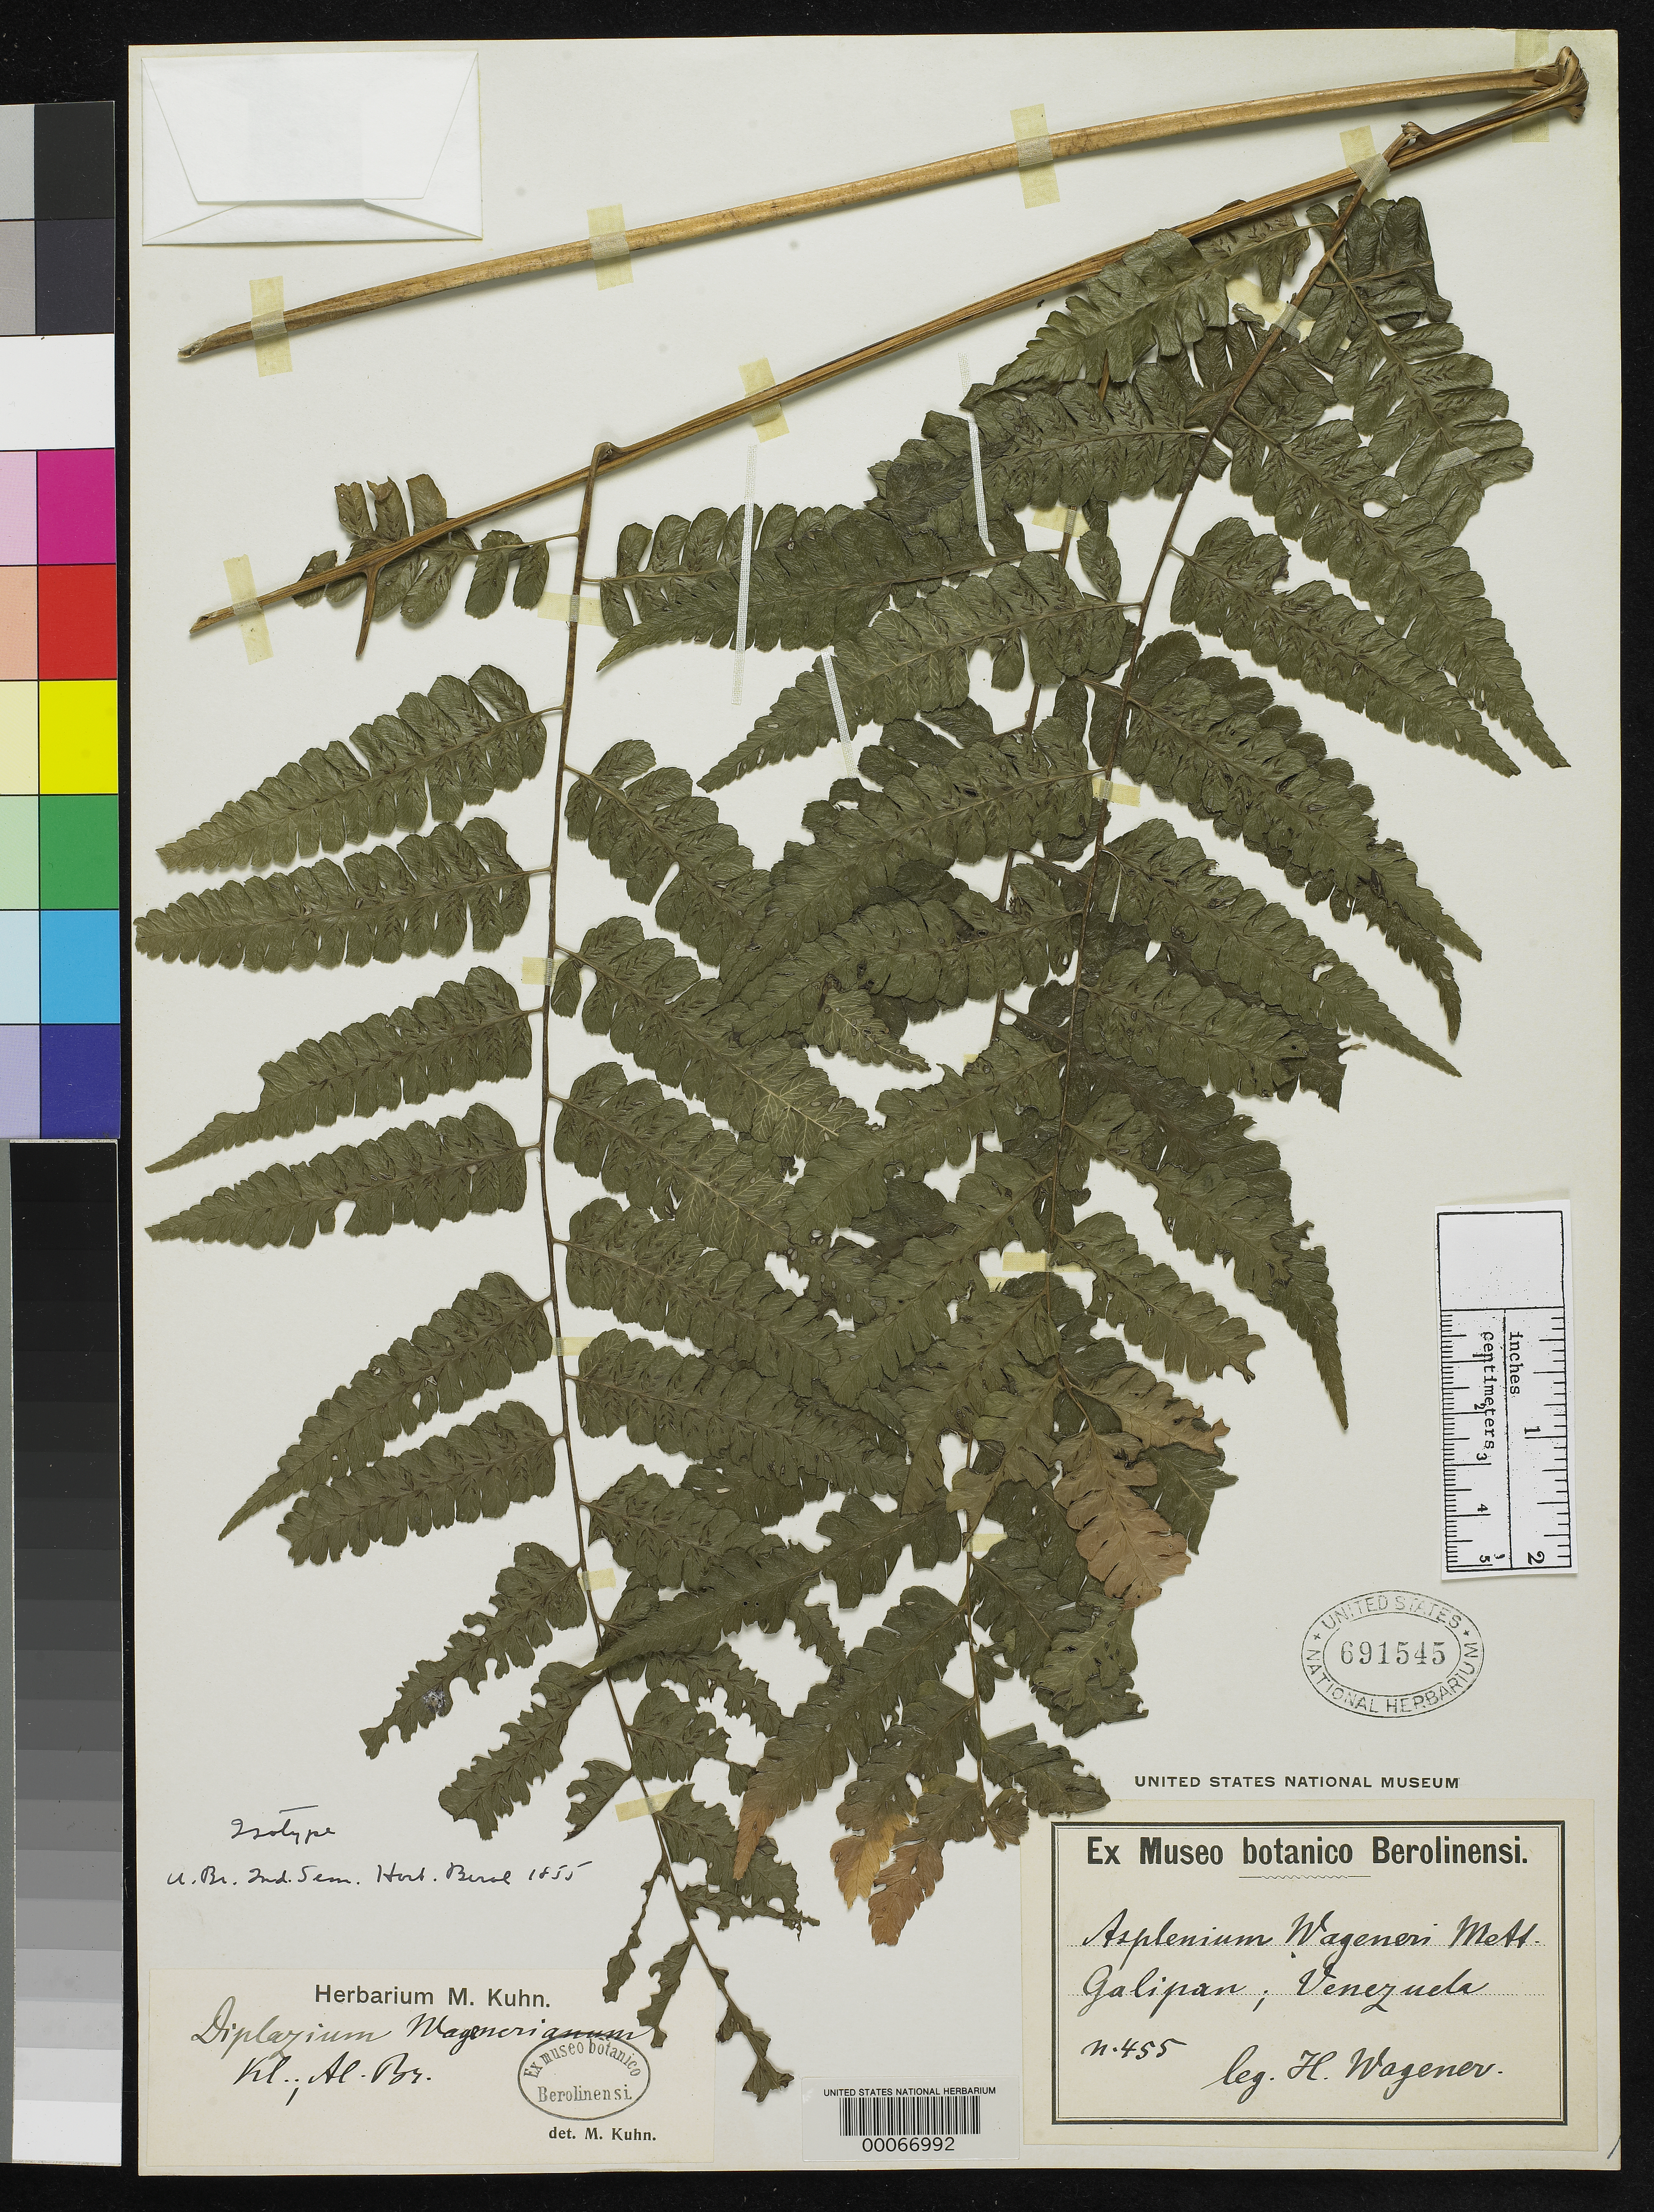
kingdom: Plantae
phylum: Tracheophyta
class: Polypodiopsida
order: Polypodiales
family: Athyriaceae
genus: Diplazium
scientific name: Diplazium wagenerianum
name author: Klotzsch ex A. Braun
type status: Type Collection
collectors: H. Wagener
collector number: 455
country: Venezuela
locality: Galipan.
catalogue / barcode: US 691545